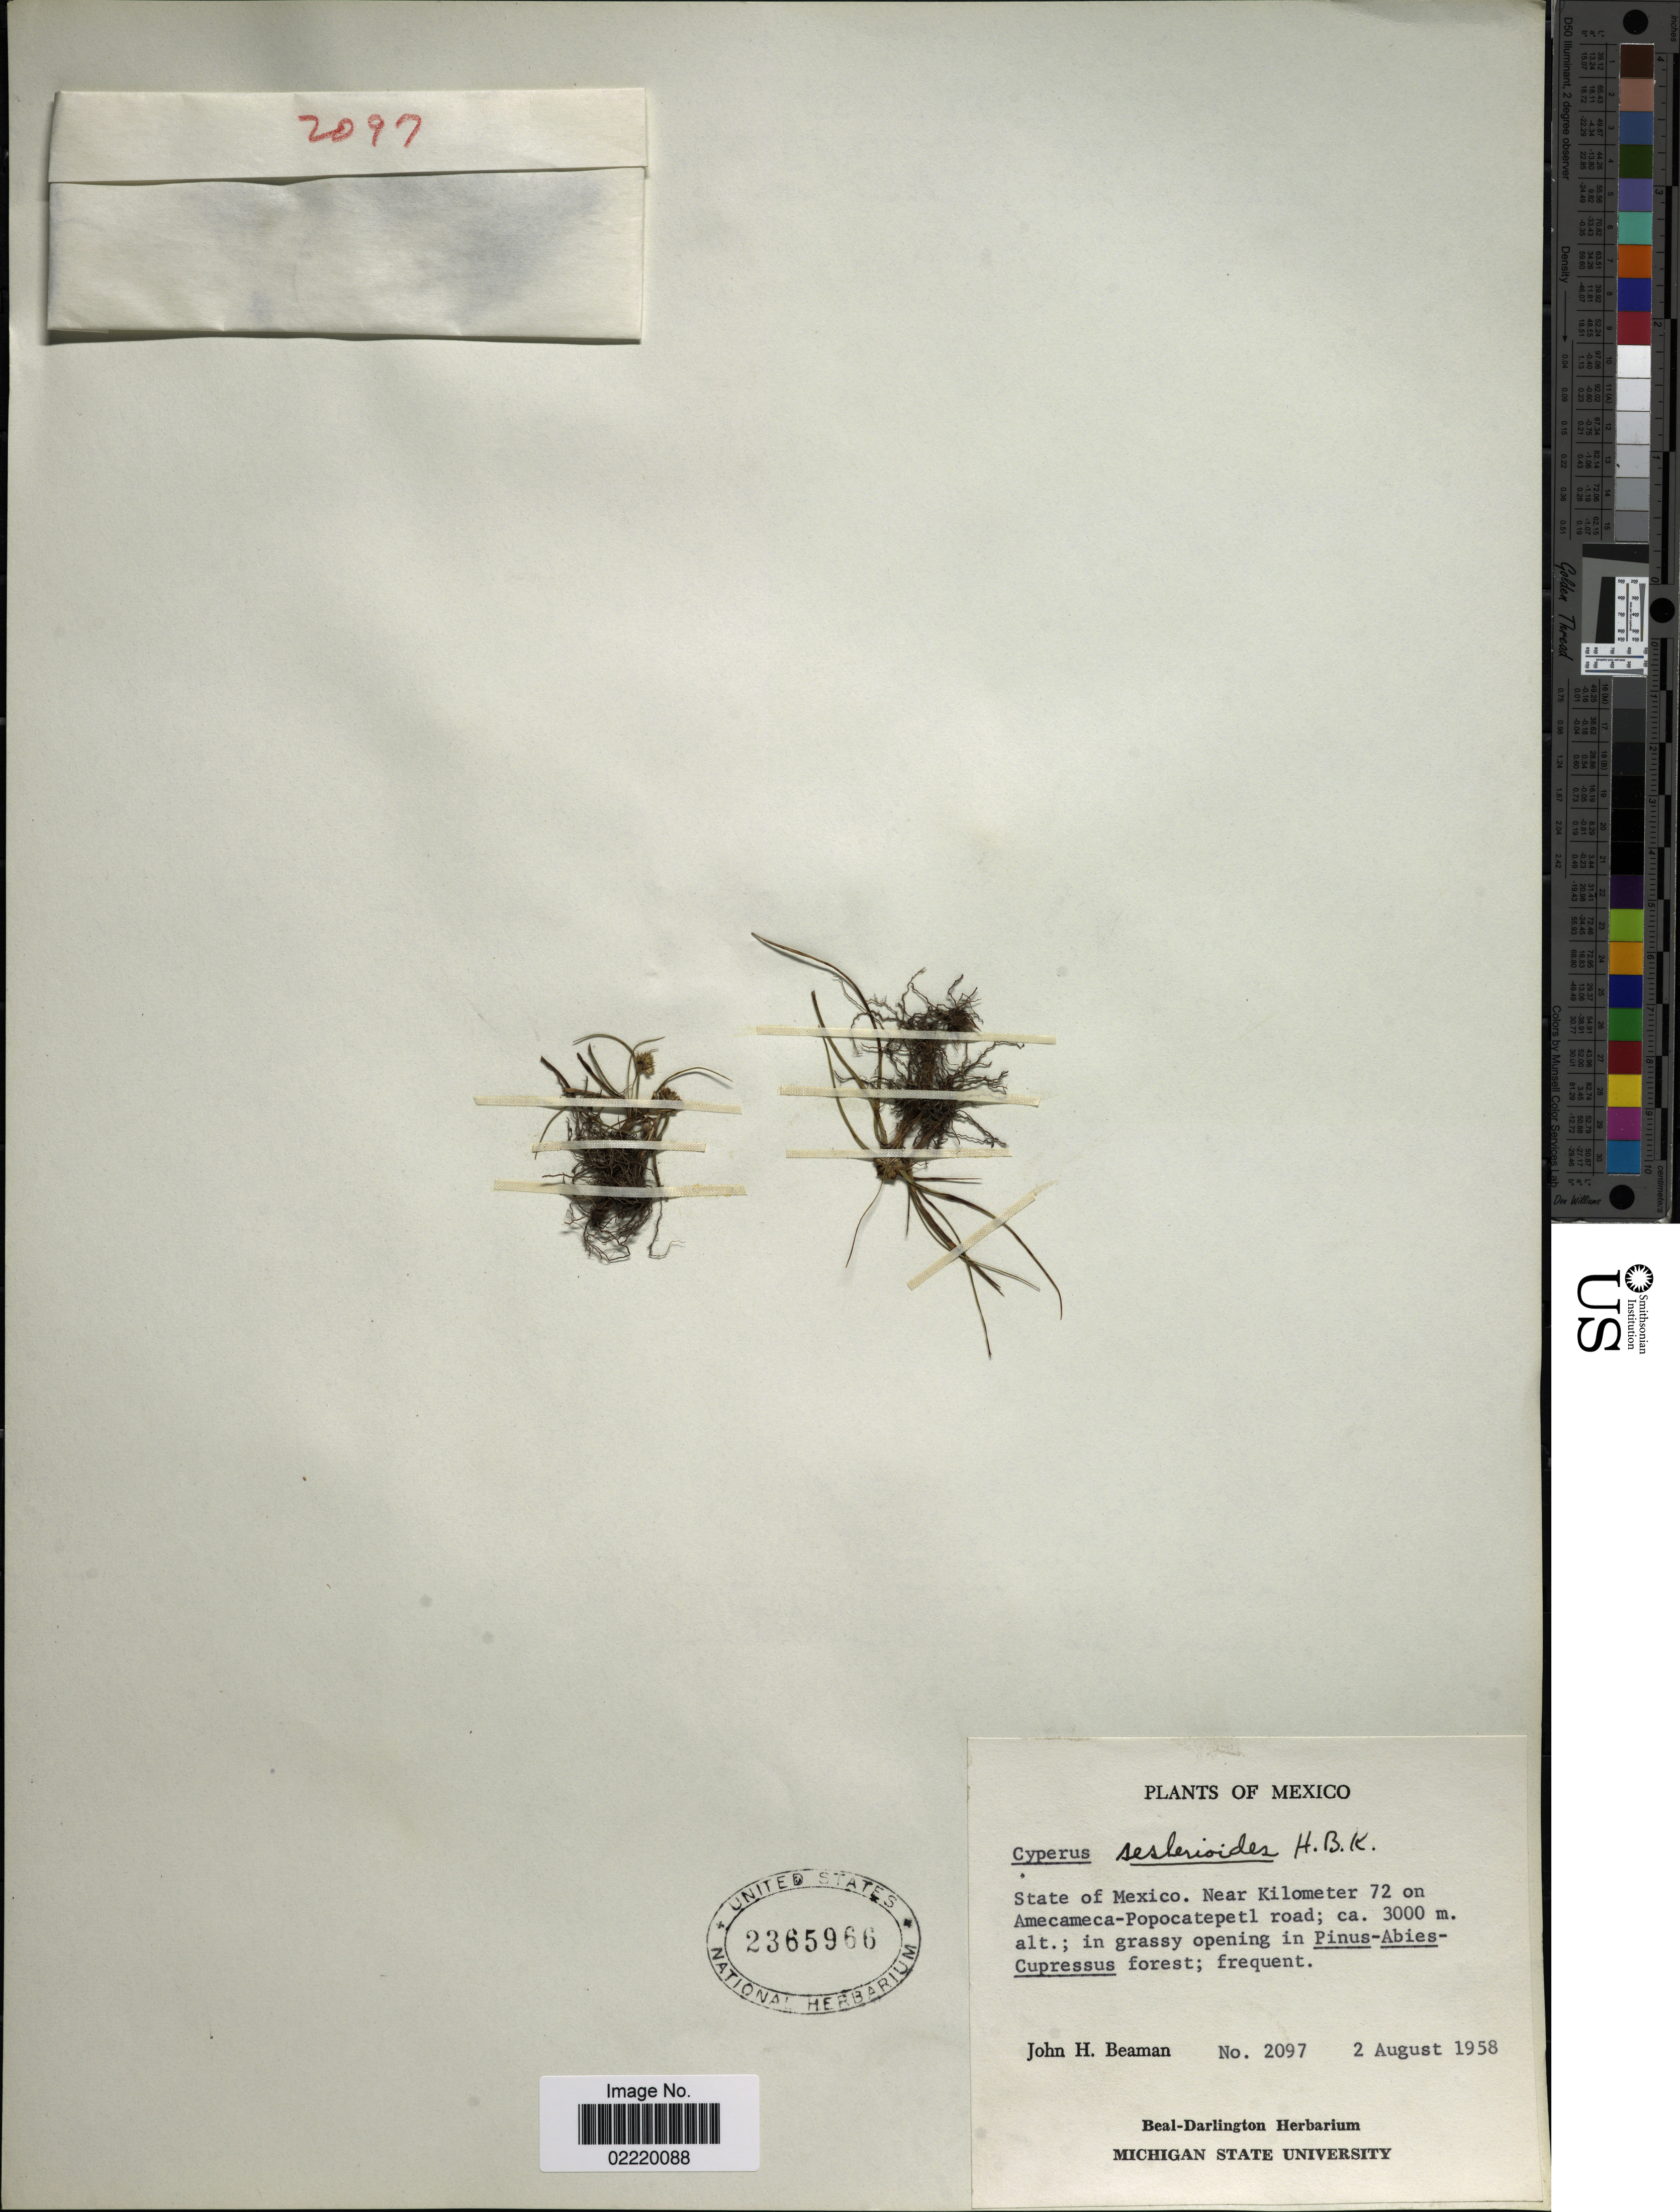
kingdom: Plantae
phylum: Tracheophyta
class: Liliopsida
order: Poales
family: Cyperaceae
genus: Cyperus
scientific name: Cyperus seslerioides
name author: Kunth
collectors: J. H. Beaman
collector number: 2097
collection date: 1958-08-02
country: Mexico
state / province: México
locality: Near Kilometer 72 on Amecameca-Popocatepetl road.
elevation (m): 3000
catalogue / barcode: US 2365966